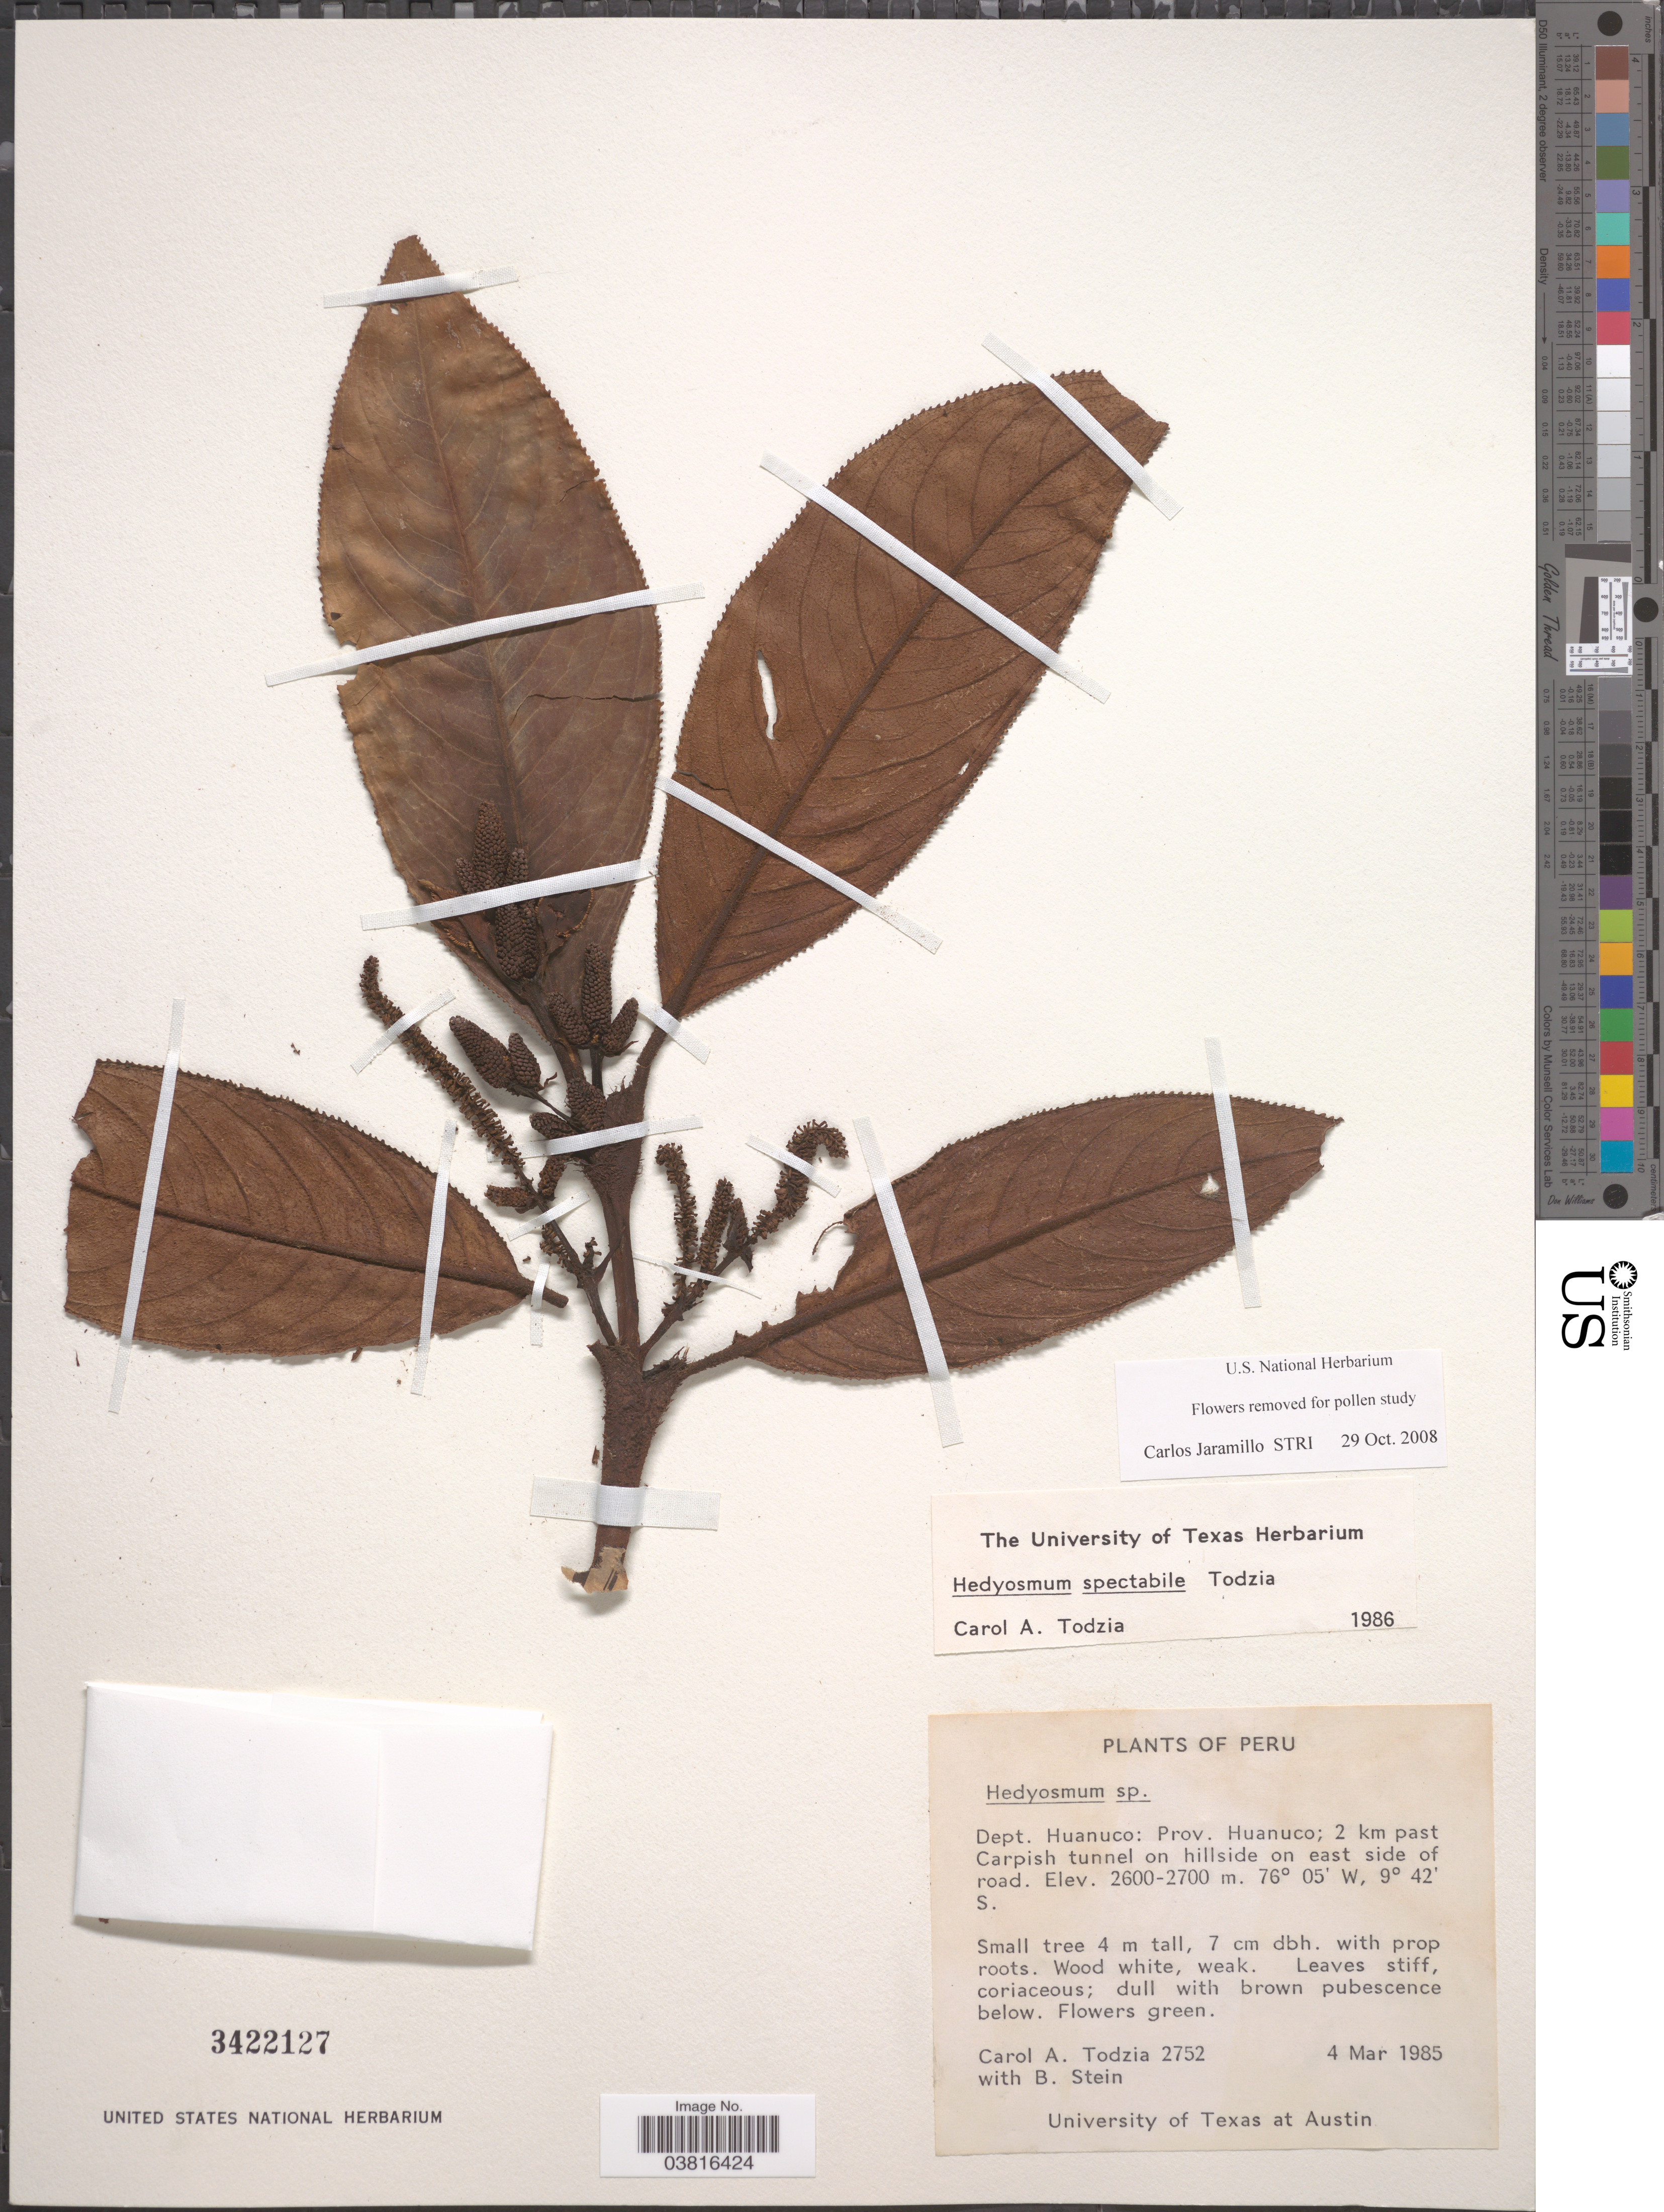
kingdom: Plantae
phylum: Tracheophyta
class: Magnoliopsida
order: Chloranthales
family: Chloranthaceae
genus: Hedyosmum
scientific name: Hedyosmum spectabile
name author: Todzia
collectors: C. A. Todzia & B. Stein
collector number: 2752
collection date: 1985-03-04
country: Peru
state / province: Huánuco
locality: Dept. Huanuco: 2 km past Carpish tunnel on hillside on east side of road.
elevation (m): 2600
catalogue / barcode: US 3422127